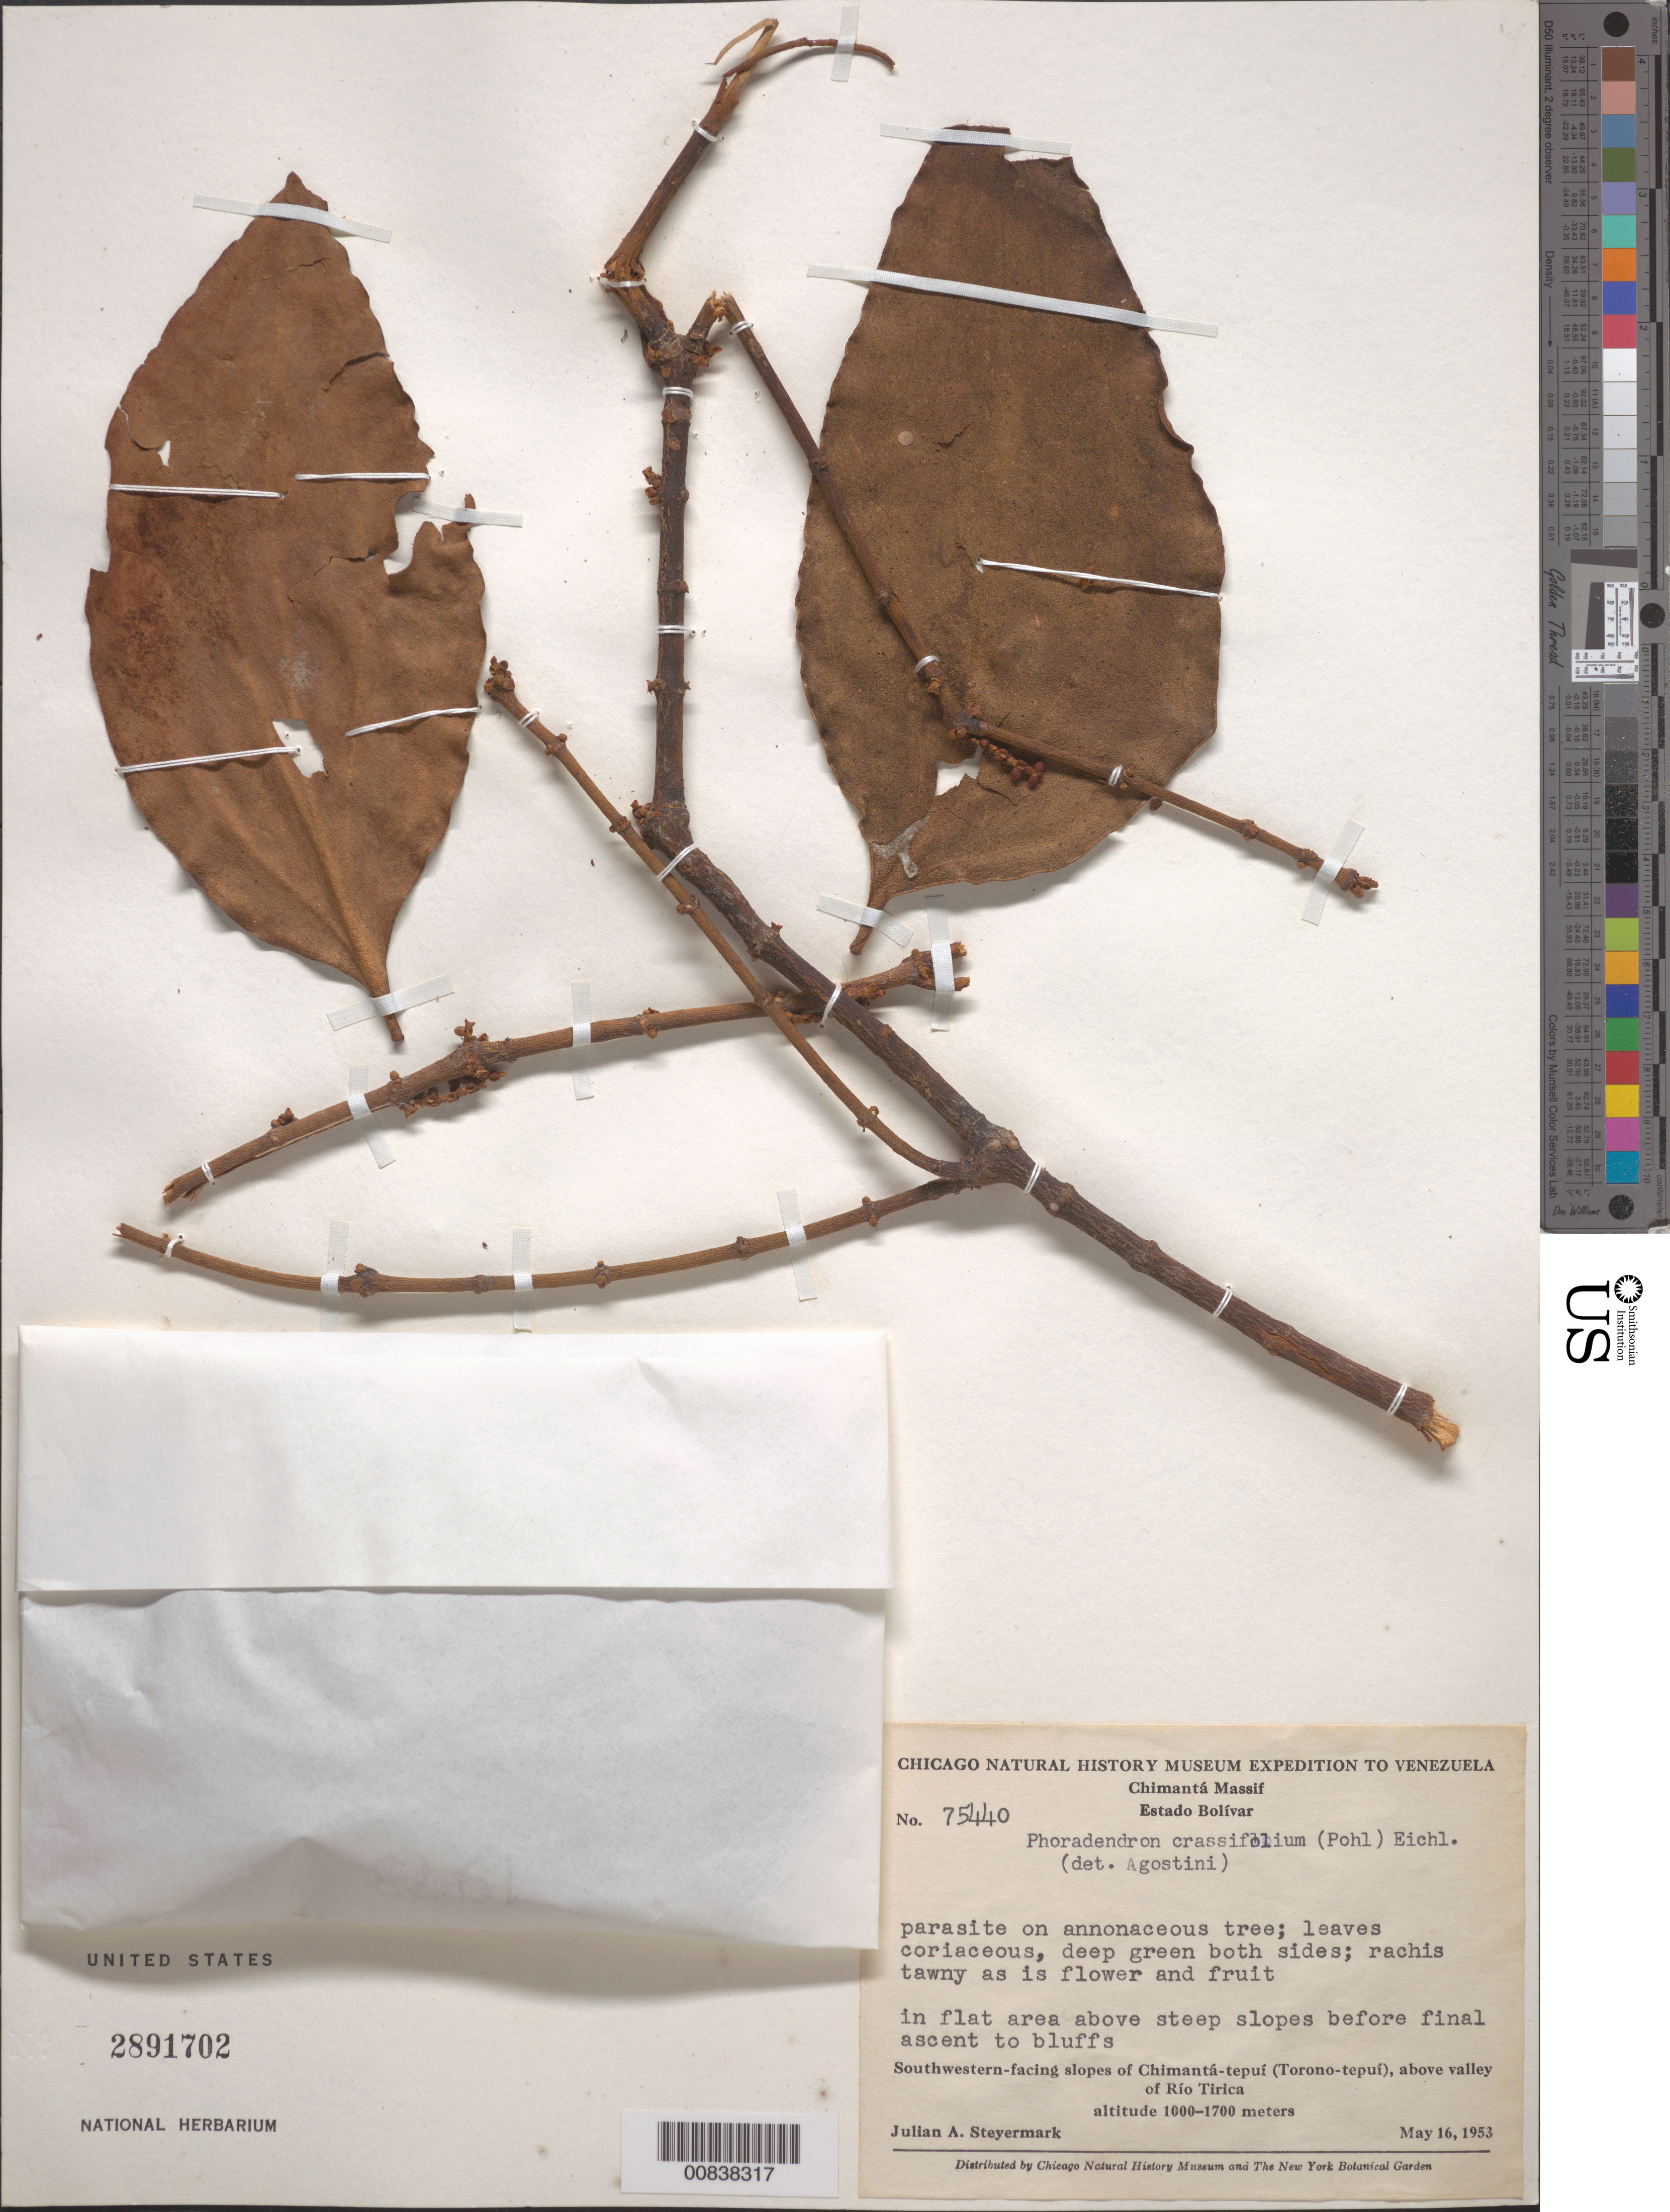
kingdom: Plantae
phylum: Tracheophyta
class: Magnoliopsida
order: Santalales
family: Viscaceae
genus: Phoradendron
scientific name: Phoradendron crassifolium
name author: (Pohl ex DC.) Eichler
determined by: Agostini, --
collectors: J. Steyermark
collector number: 75440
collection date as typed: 16-May-53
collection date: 1953-05-16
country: Venezuela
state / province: Bolívar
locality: Chimantá-tepuí (Torono-tepuí), above valley of Río Tirica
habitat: Flat area above steep slopes before final ascent to bluffs; SW-facing slopes; on annonaceous tree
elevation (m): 1000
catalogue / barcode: US 2891702